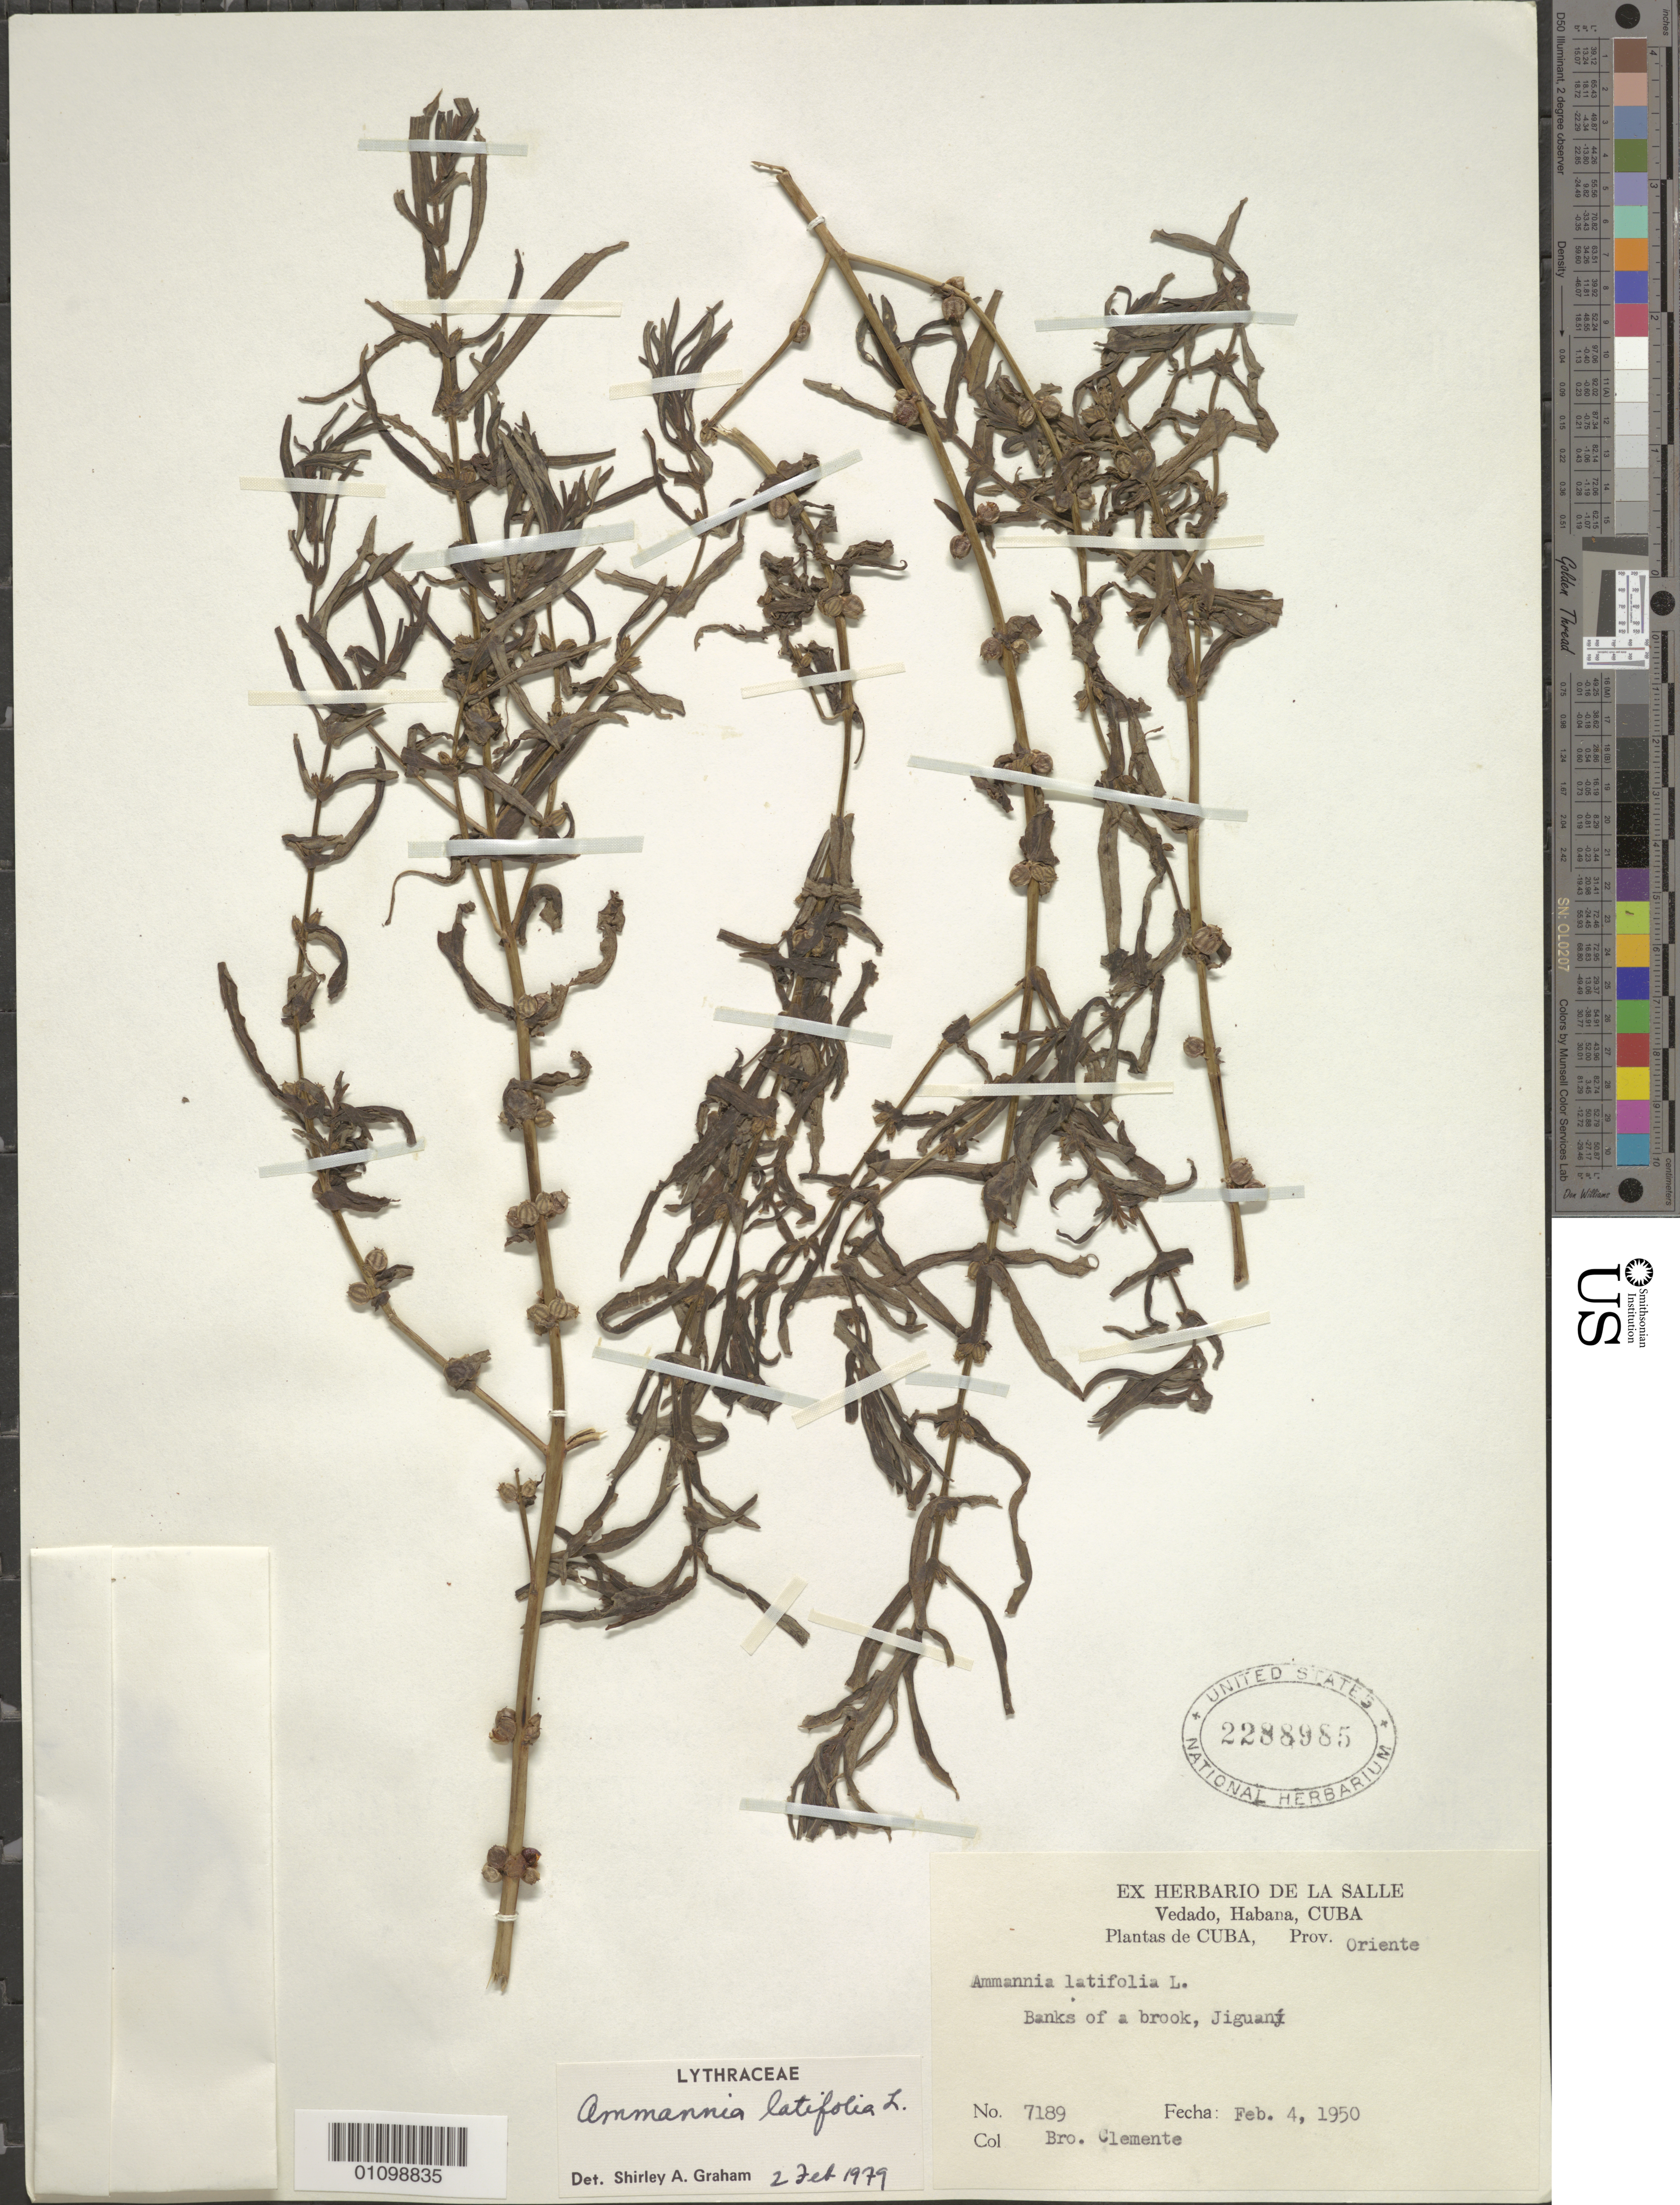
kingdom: Plantae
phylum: Tracheophyta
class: Magnoliopsida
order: Myrtales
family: Lythraceae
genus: Ammannia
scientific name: Ammannia latifolia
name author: L.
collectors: Bro. Clemente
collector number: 7189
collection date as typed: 04 Feb 1950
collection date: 1950-02-04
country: Cuba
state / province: Oriente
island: Cuba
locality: Banks of a brook, Jiguani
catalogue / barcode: US 2288985